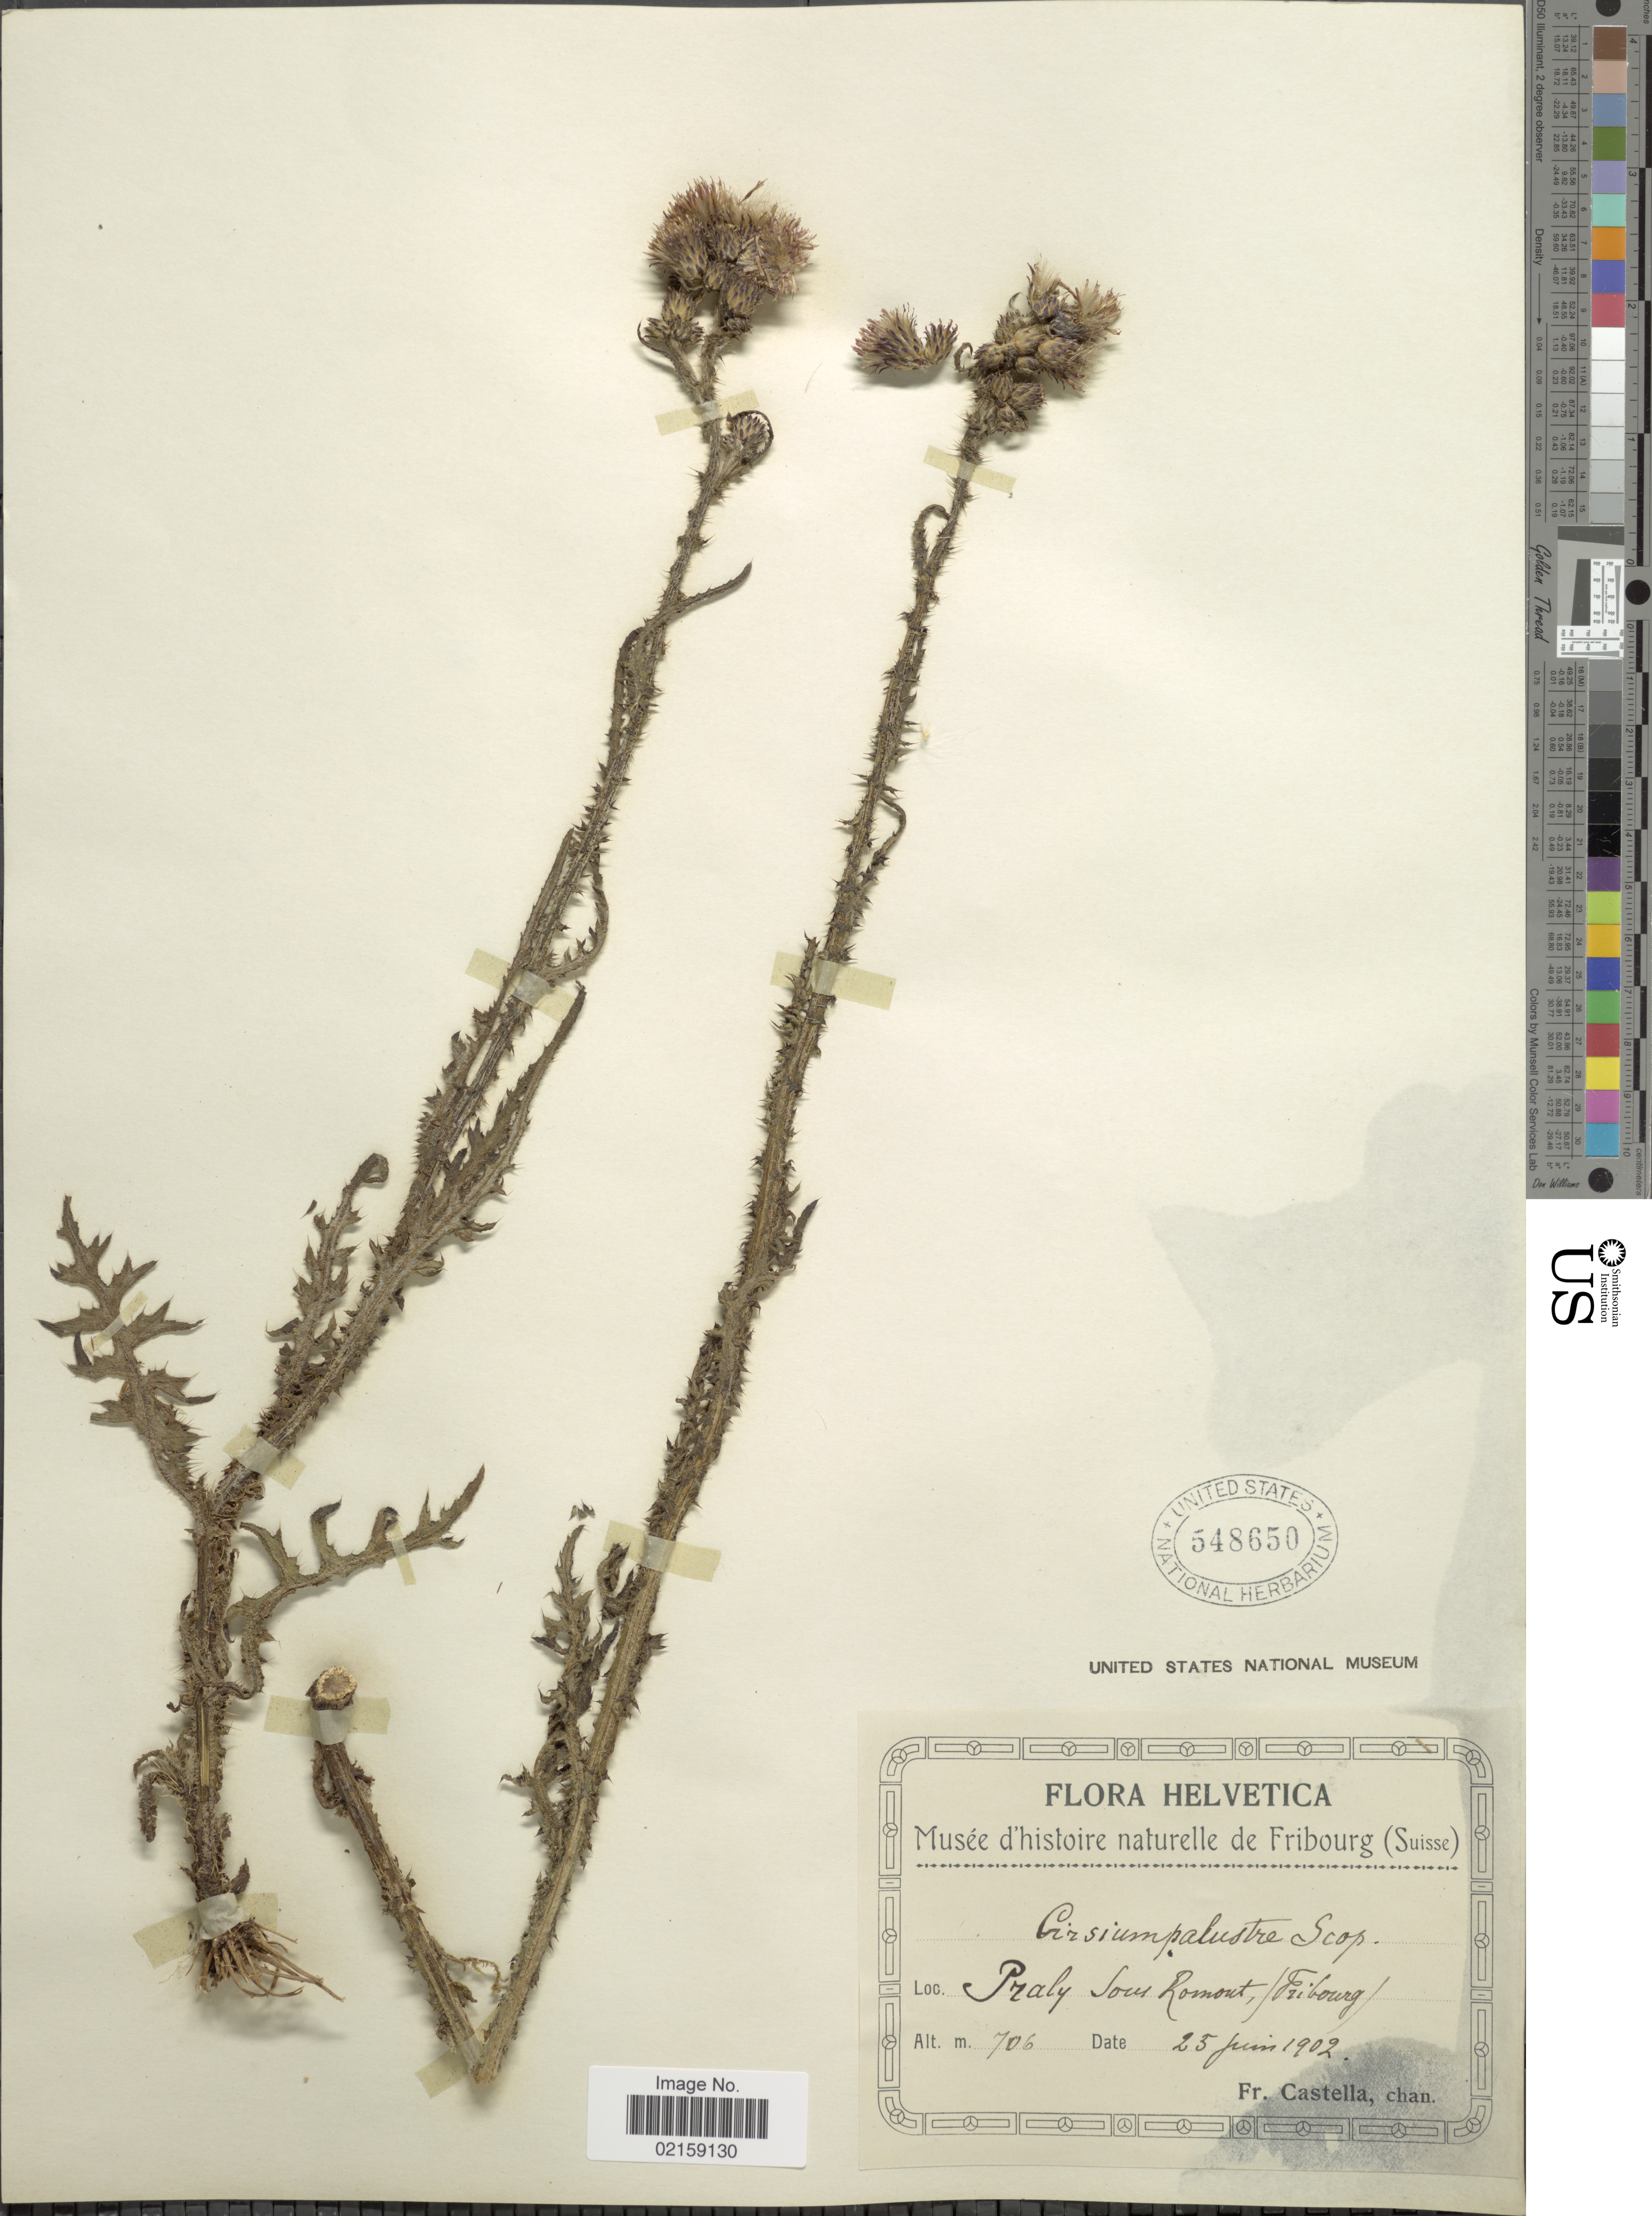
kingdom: Plantae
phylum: Tracheophyta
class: Magnoliopsida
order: Asterales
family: Asteraceae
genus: Cirsium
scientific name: Cirsium palustre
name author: (L.) Coss. ex Scop.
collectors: Fr. Castella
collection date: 1902-06-25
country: Switzerland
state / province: Fribourg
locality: Helvetica, Praly sous Romout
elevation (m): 706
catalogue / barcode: US 548650